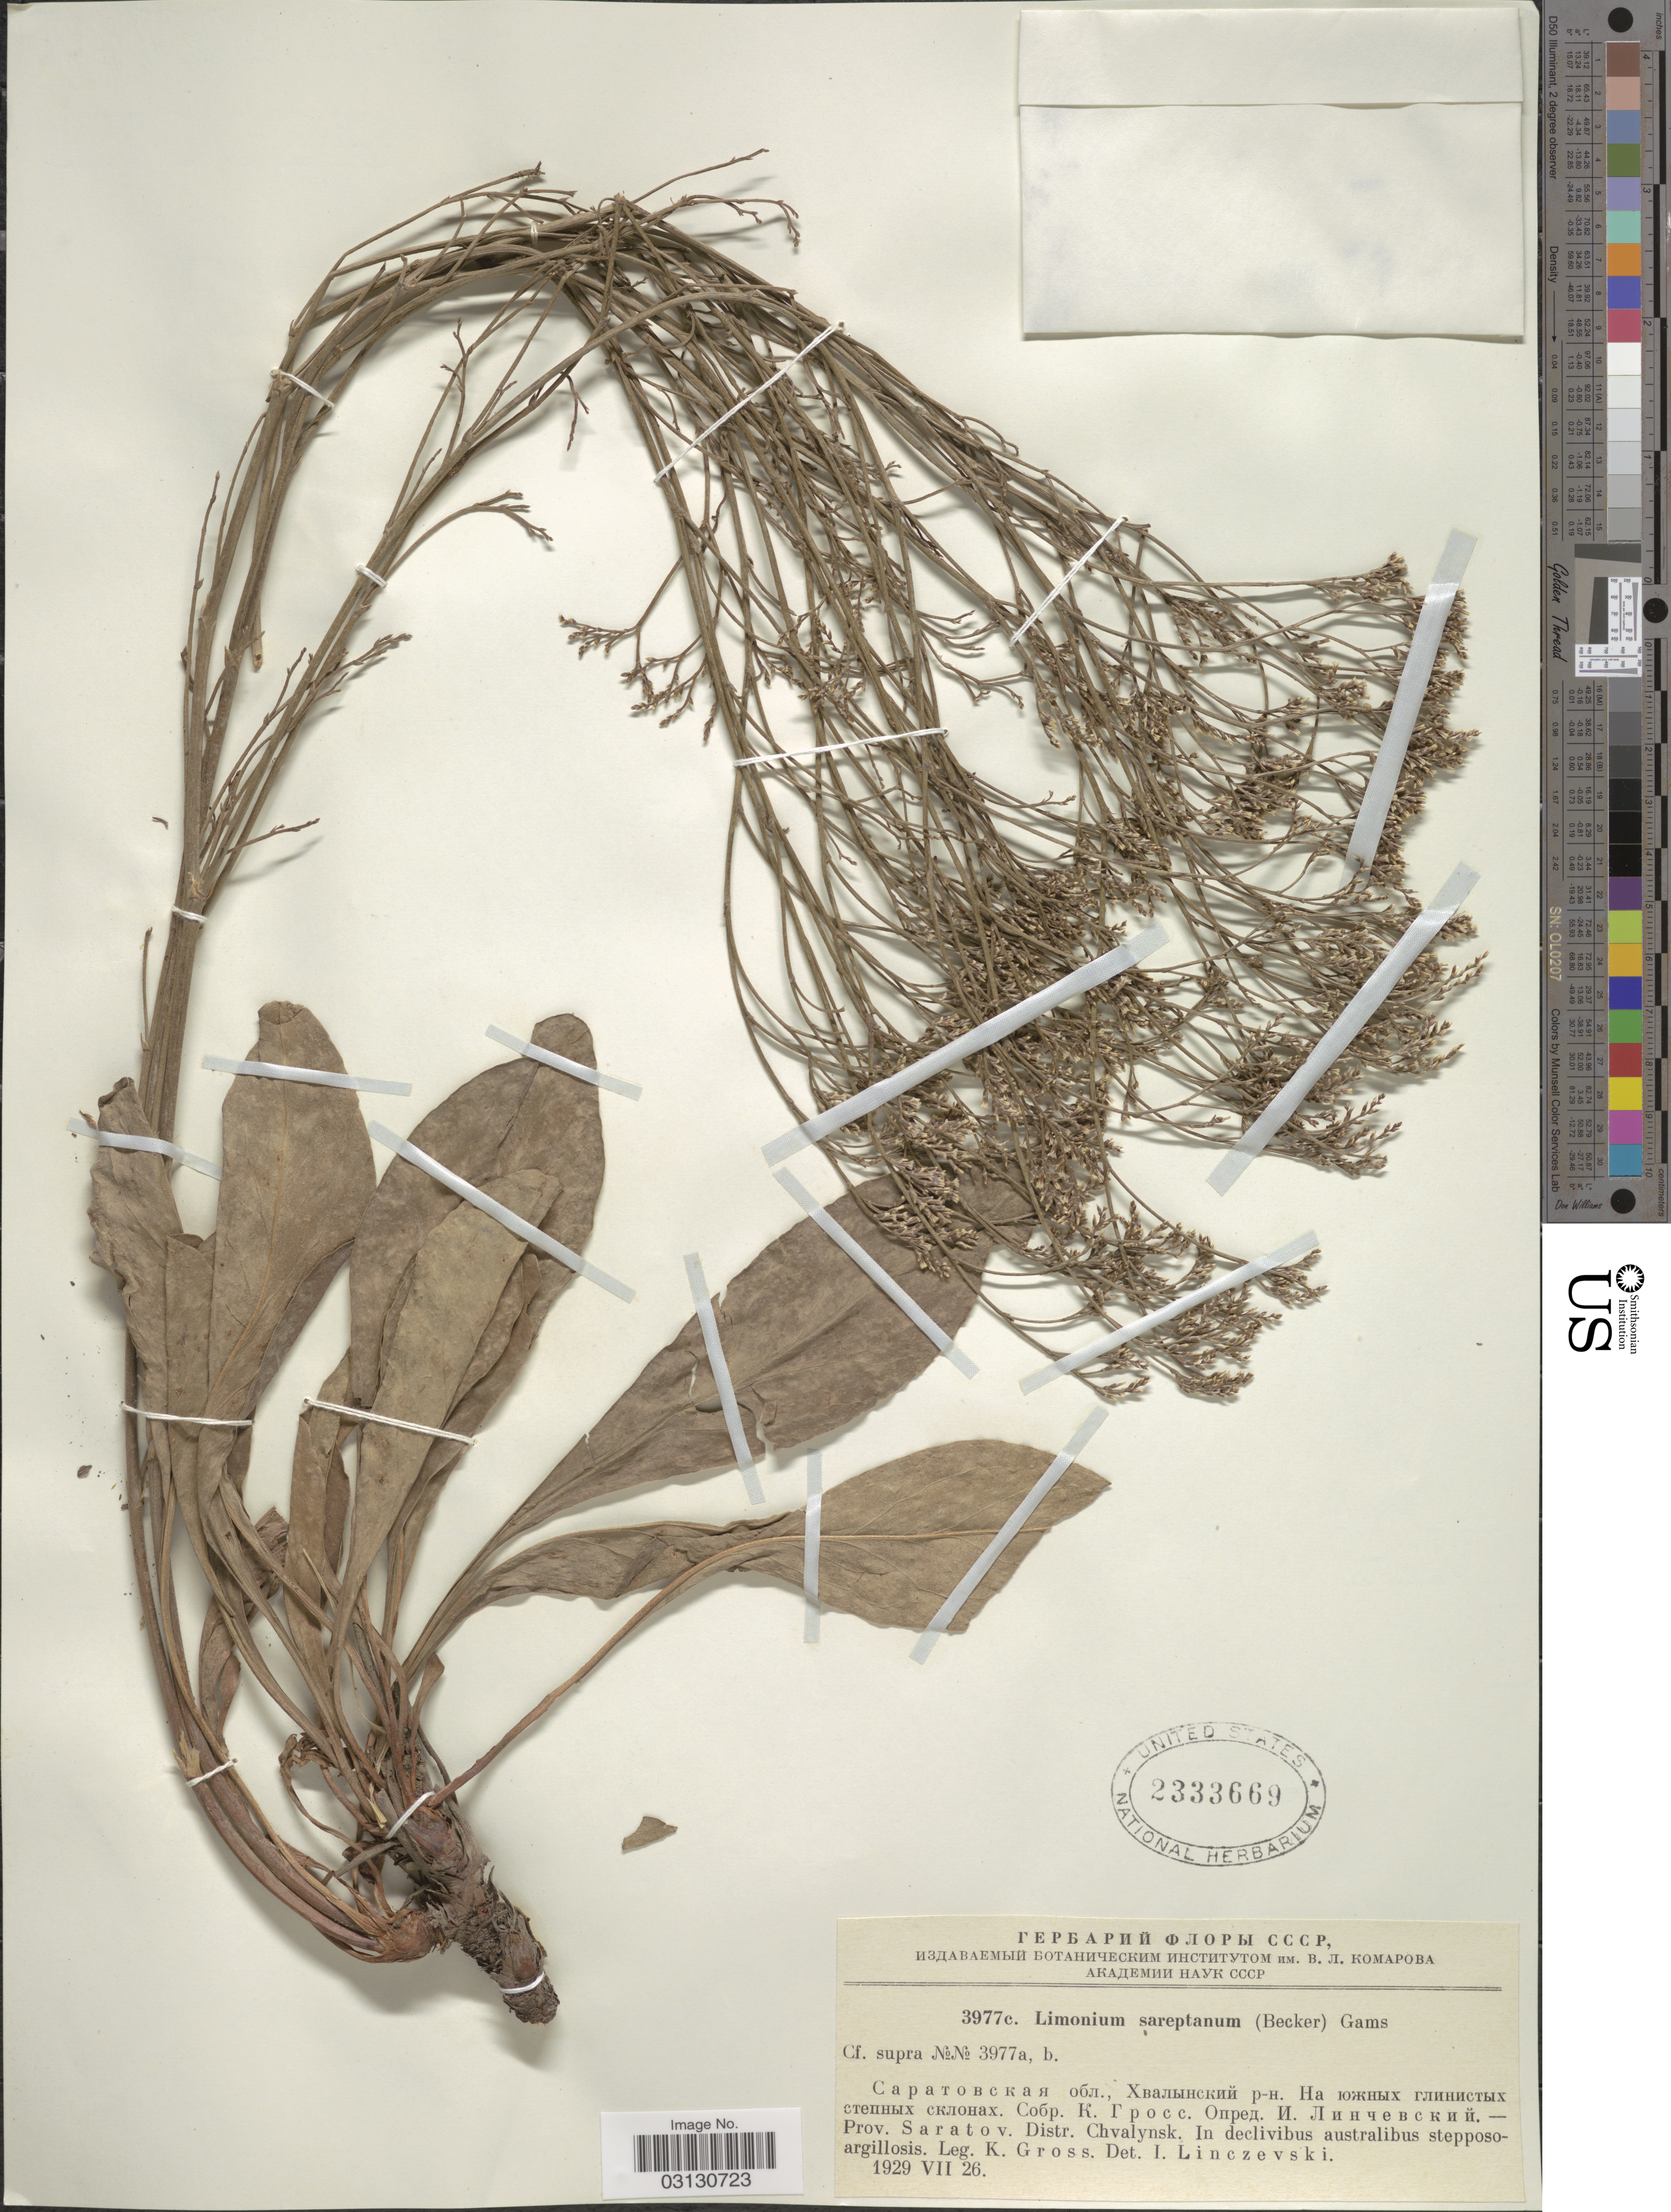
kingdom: Plantae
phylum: Tracheophyta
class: Magnoliopsida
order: Caryophyllales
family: Plumbaginaceae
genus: Limonium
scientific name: Limonium sareptanum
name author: (A.K. Becker) Gams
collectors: K. Gross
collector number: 3977c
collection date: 1929-07-26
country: Russian Federation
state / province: Saratov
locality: Prov. Saratov, Distr. Chvalynsk, In declivibus australibus stepposo argillosis.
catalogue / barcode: US 2333669